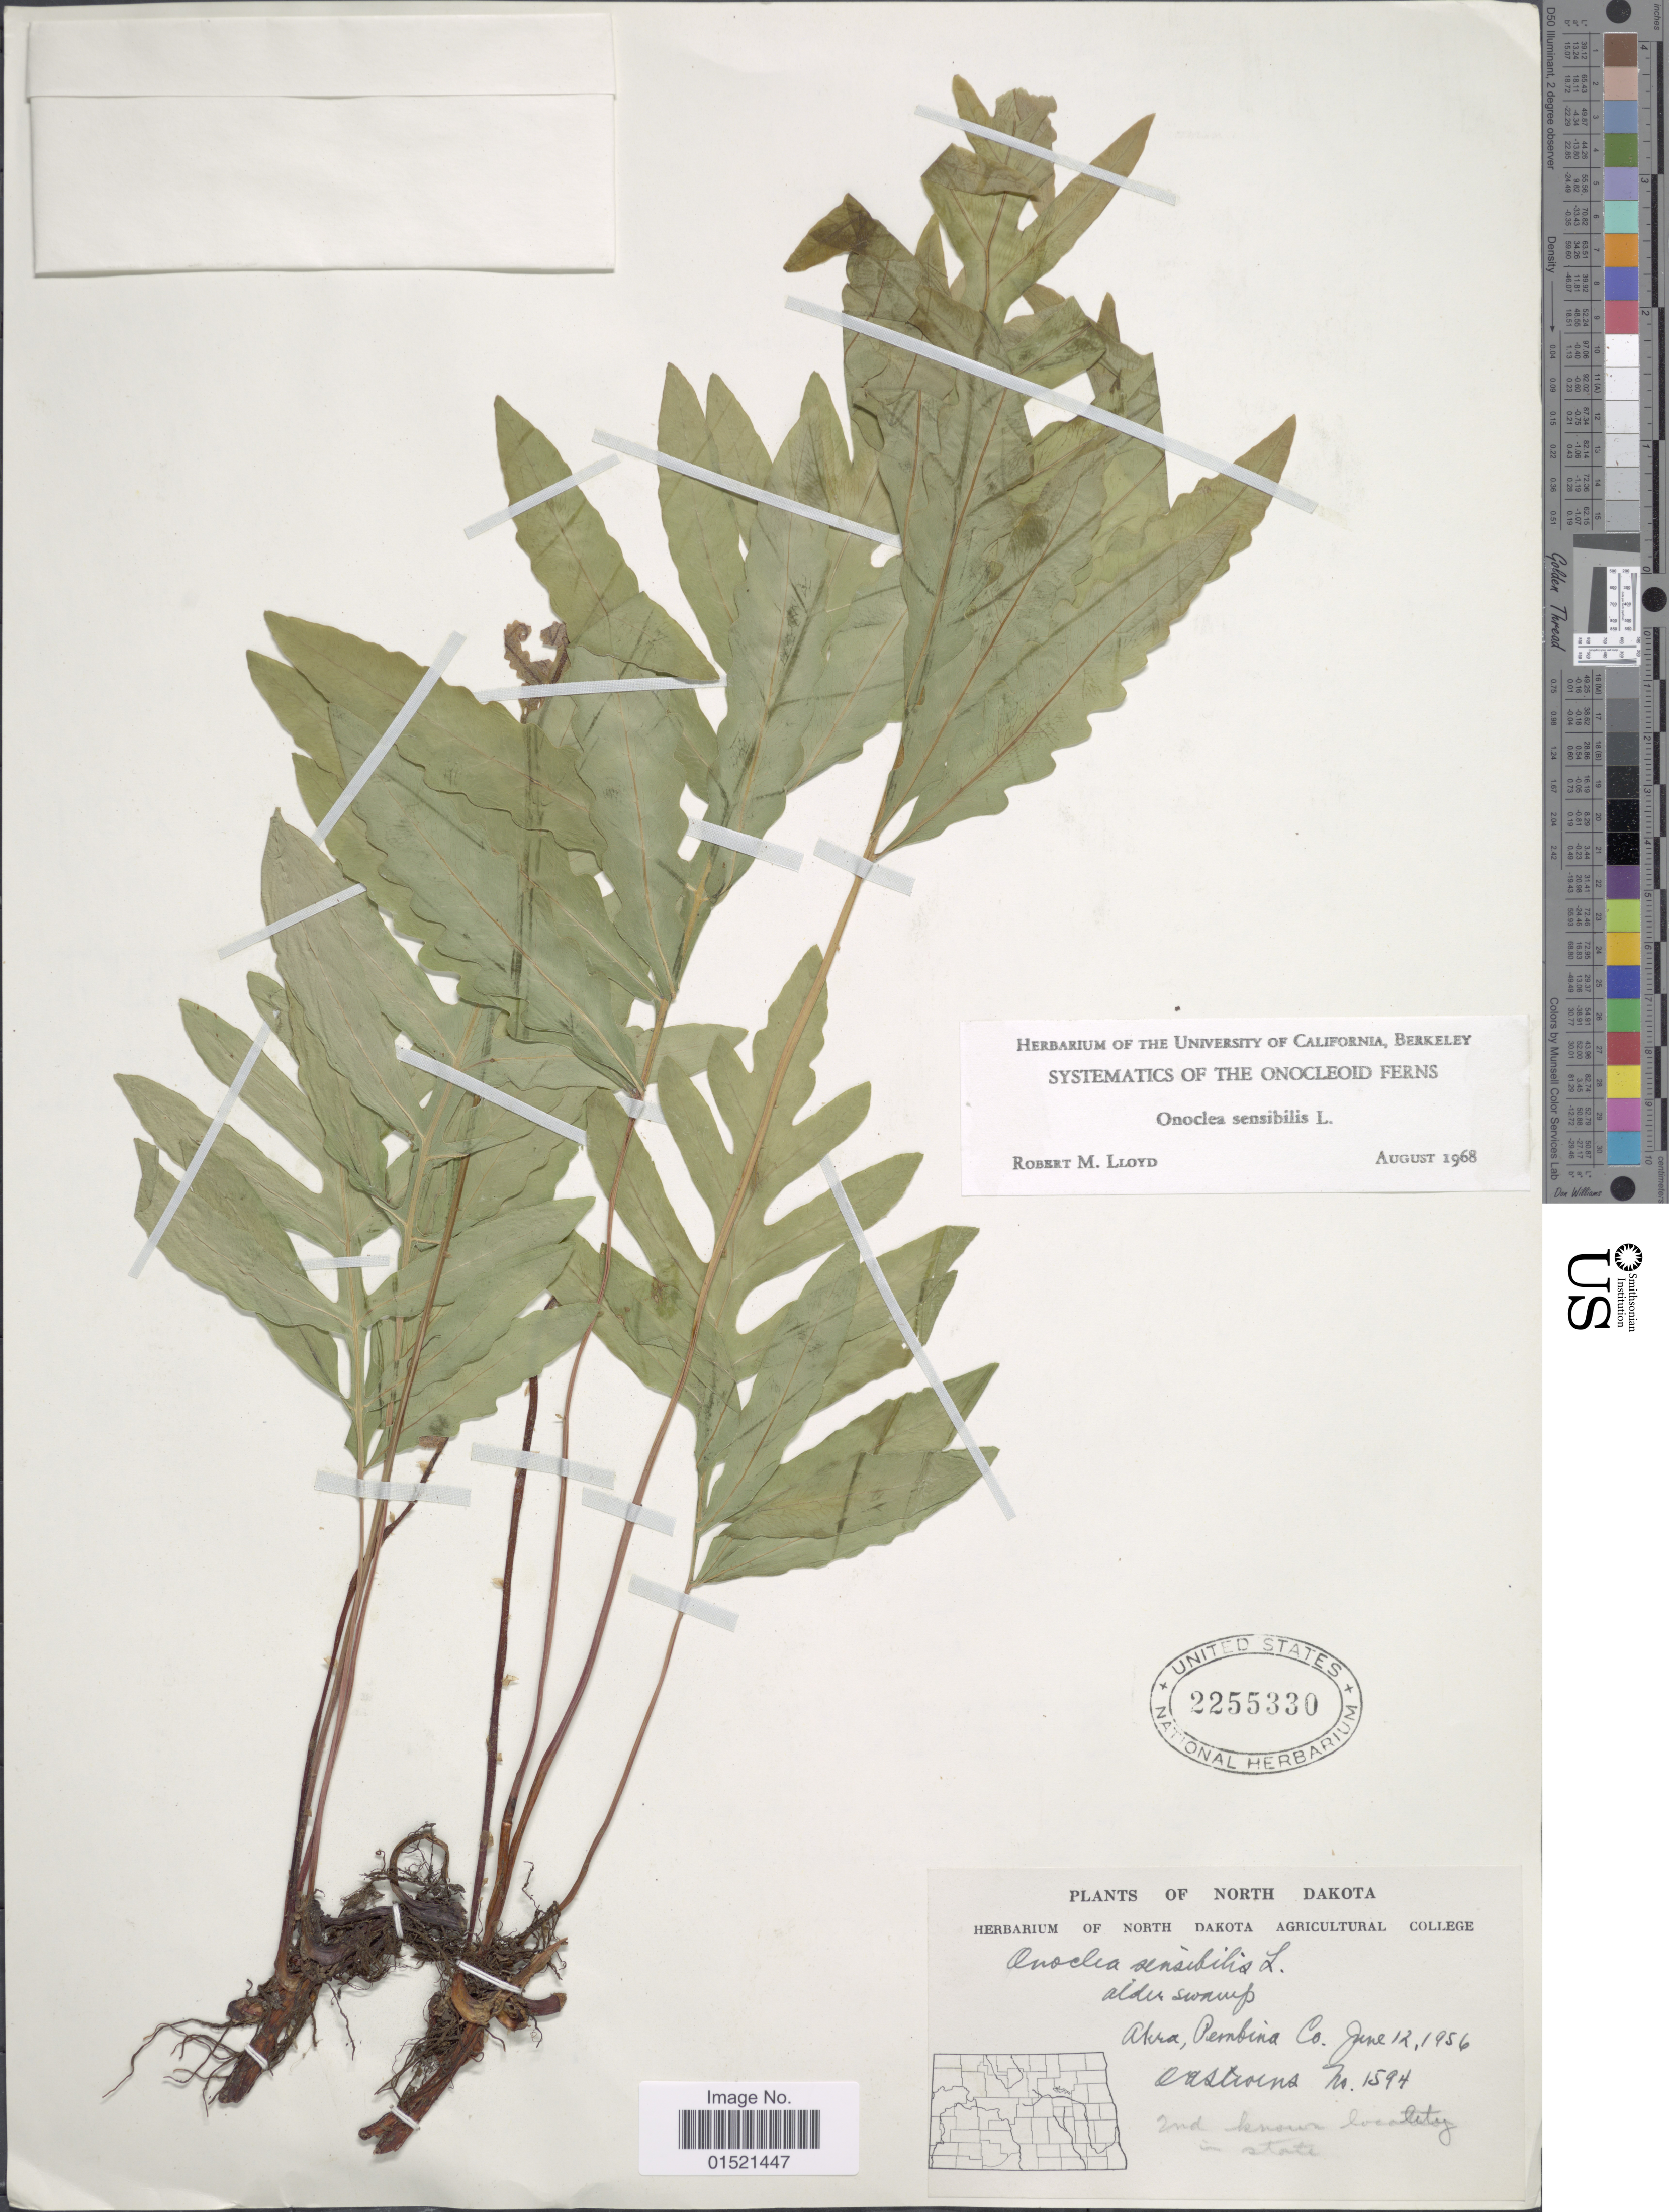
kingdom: Plantae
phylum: Tracheophyta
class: Polypodiopsida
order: Polypodiales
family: Onocleaceae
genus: Onoclea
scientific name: Onoclea sensibilis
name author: L.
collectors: O. A. Stevens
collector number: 1594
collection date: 1956-06-12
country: United States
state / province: North Dakota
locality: Alder swamp, Akra, Pembina Co.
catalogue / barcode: US 2255330